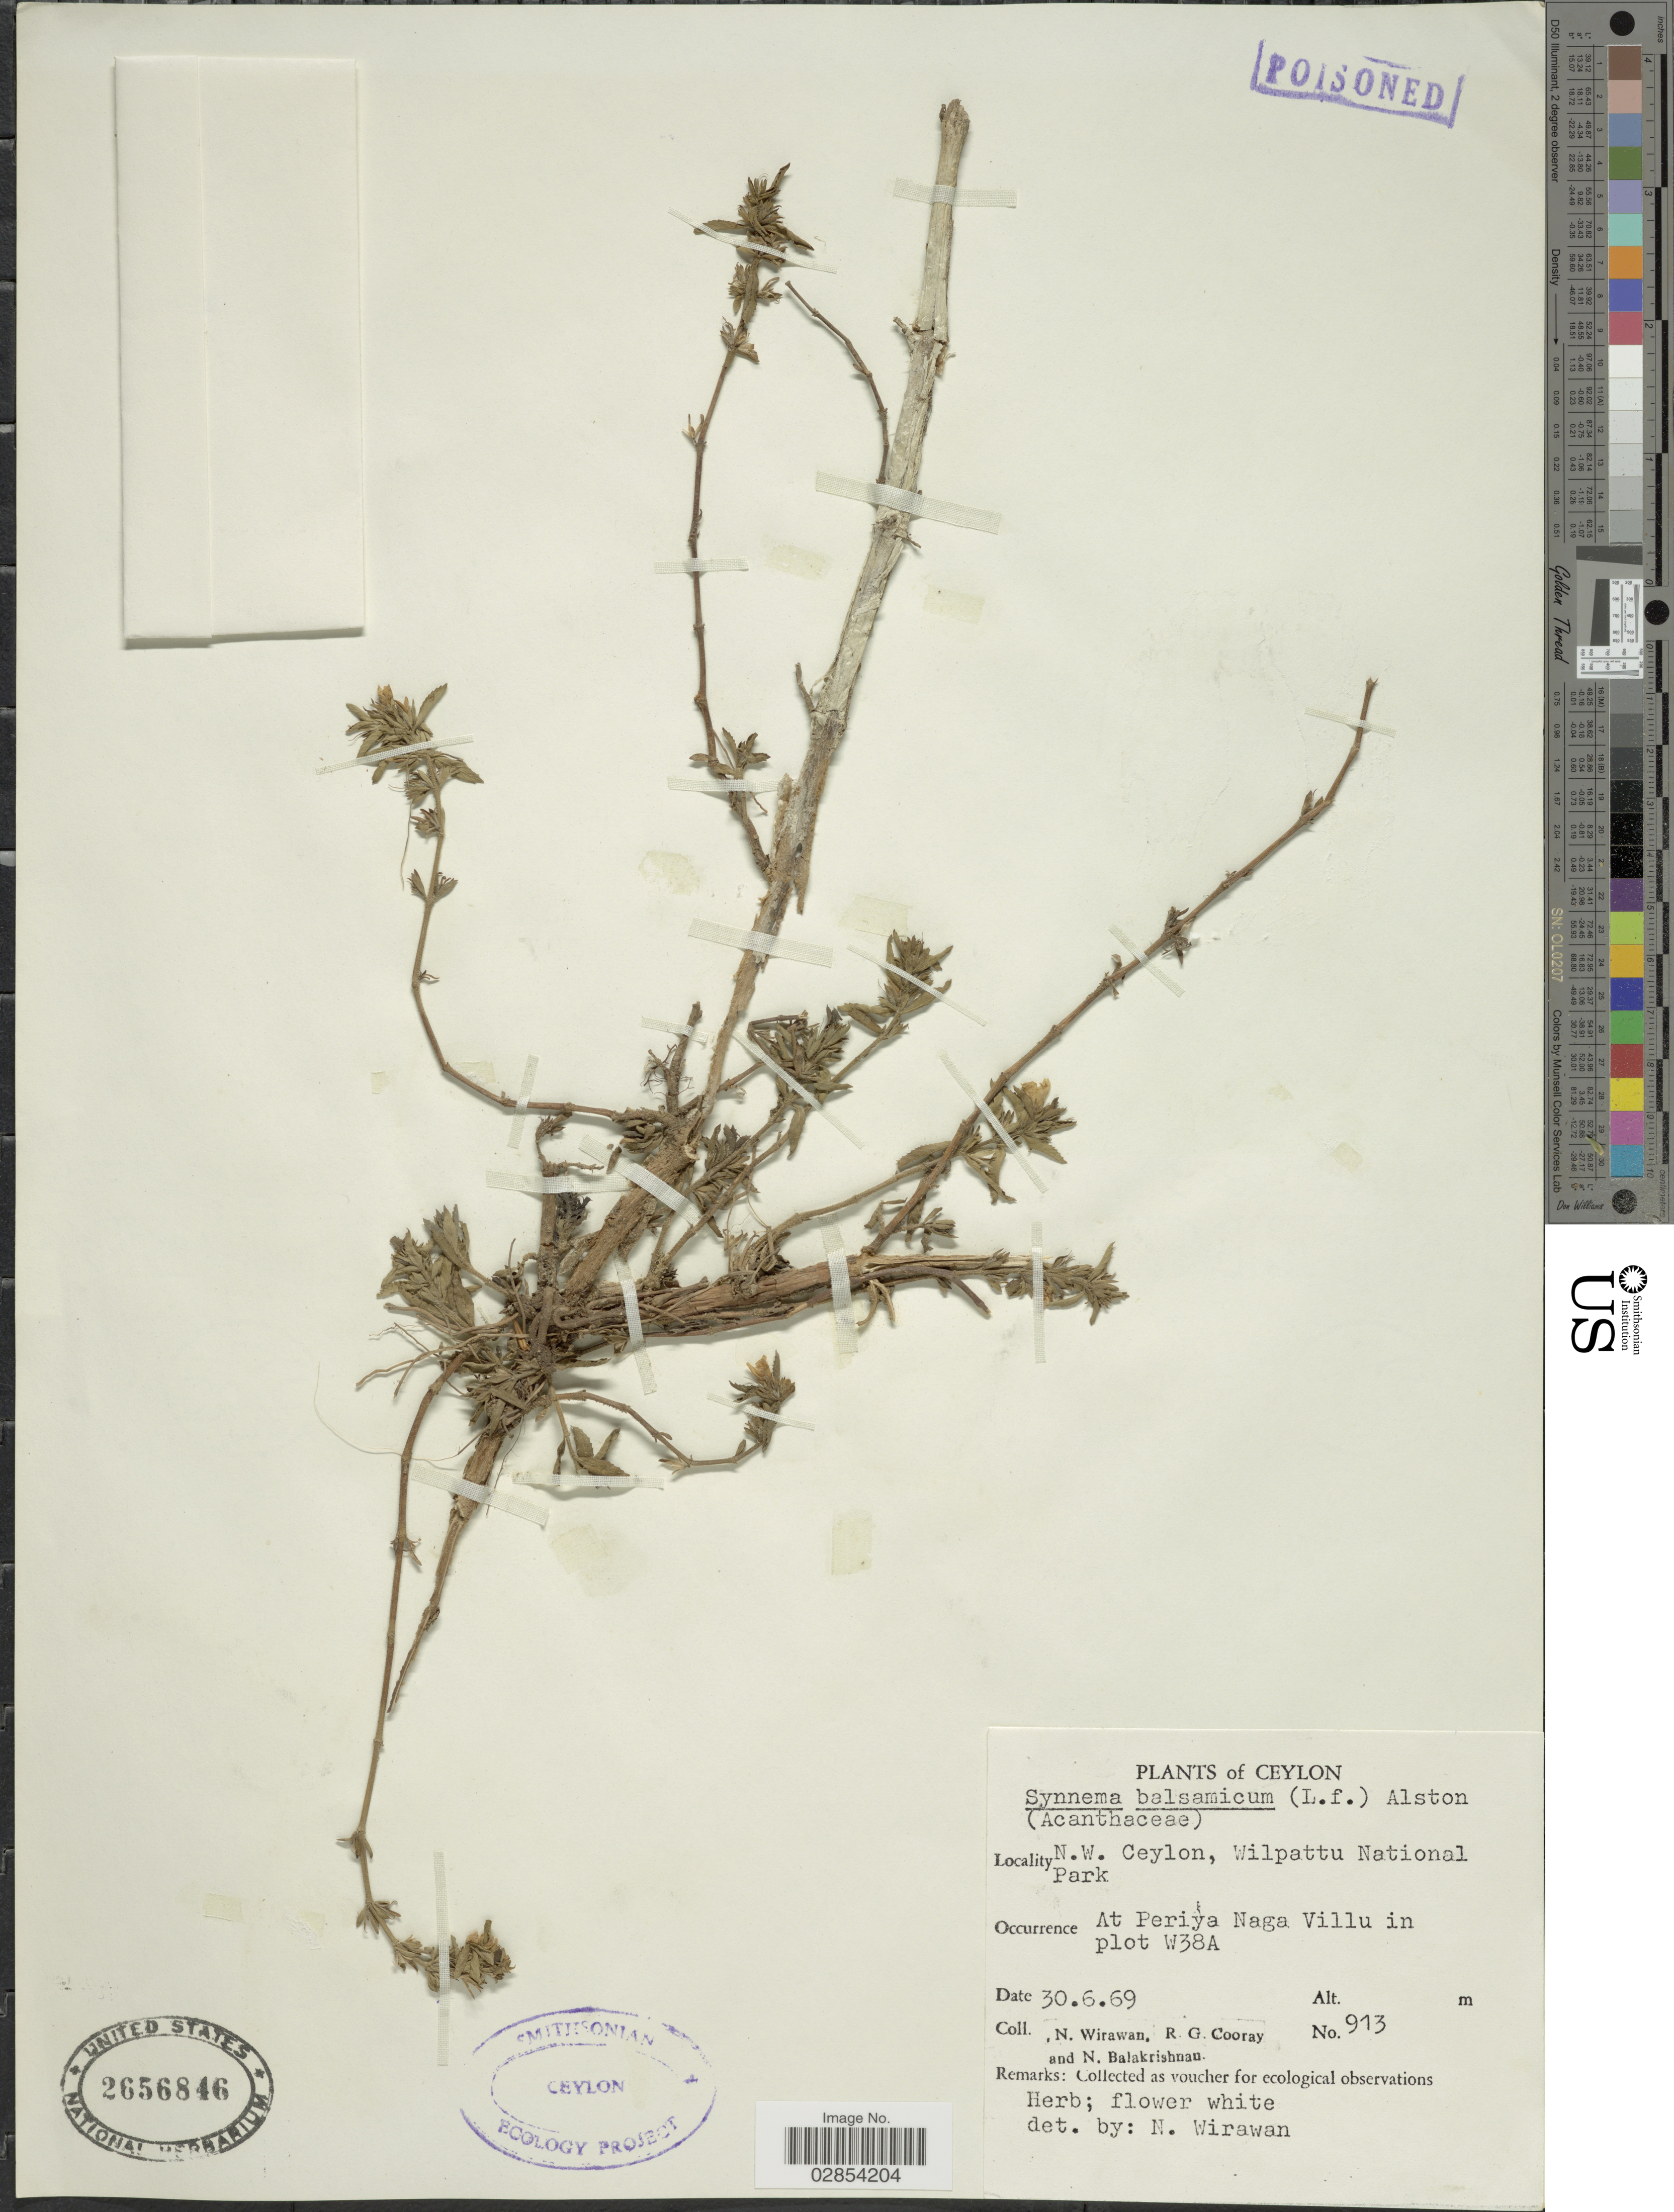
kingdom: Plantae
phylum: Tracheophyta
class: Magnoliopsida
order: Lamiales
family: Acanthaceae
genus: Hygrophila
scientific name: Hygrophila balsamica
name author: Raf.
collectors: N. Wirawan, R. Cooray & N. Balakrishnan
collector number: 913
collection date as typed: Transcribed d/m/y: 30/6/69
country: Sri Lanka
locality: Ceylon. N.W. Ceylon, Wilpattu National Park. At Periya Naga Villu in plot W38A.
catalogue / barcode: US 2656846